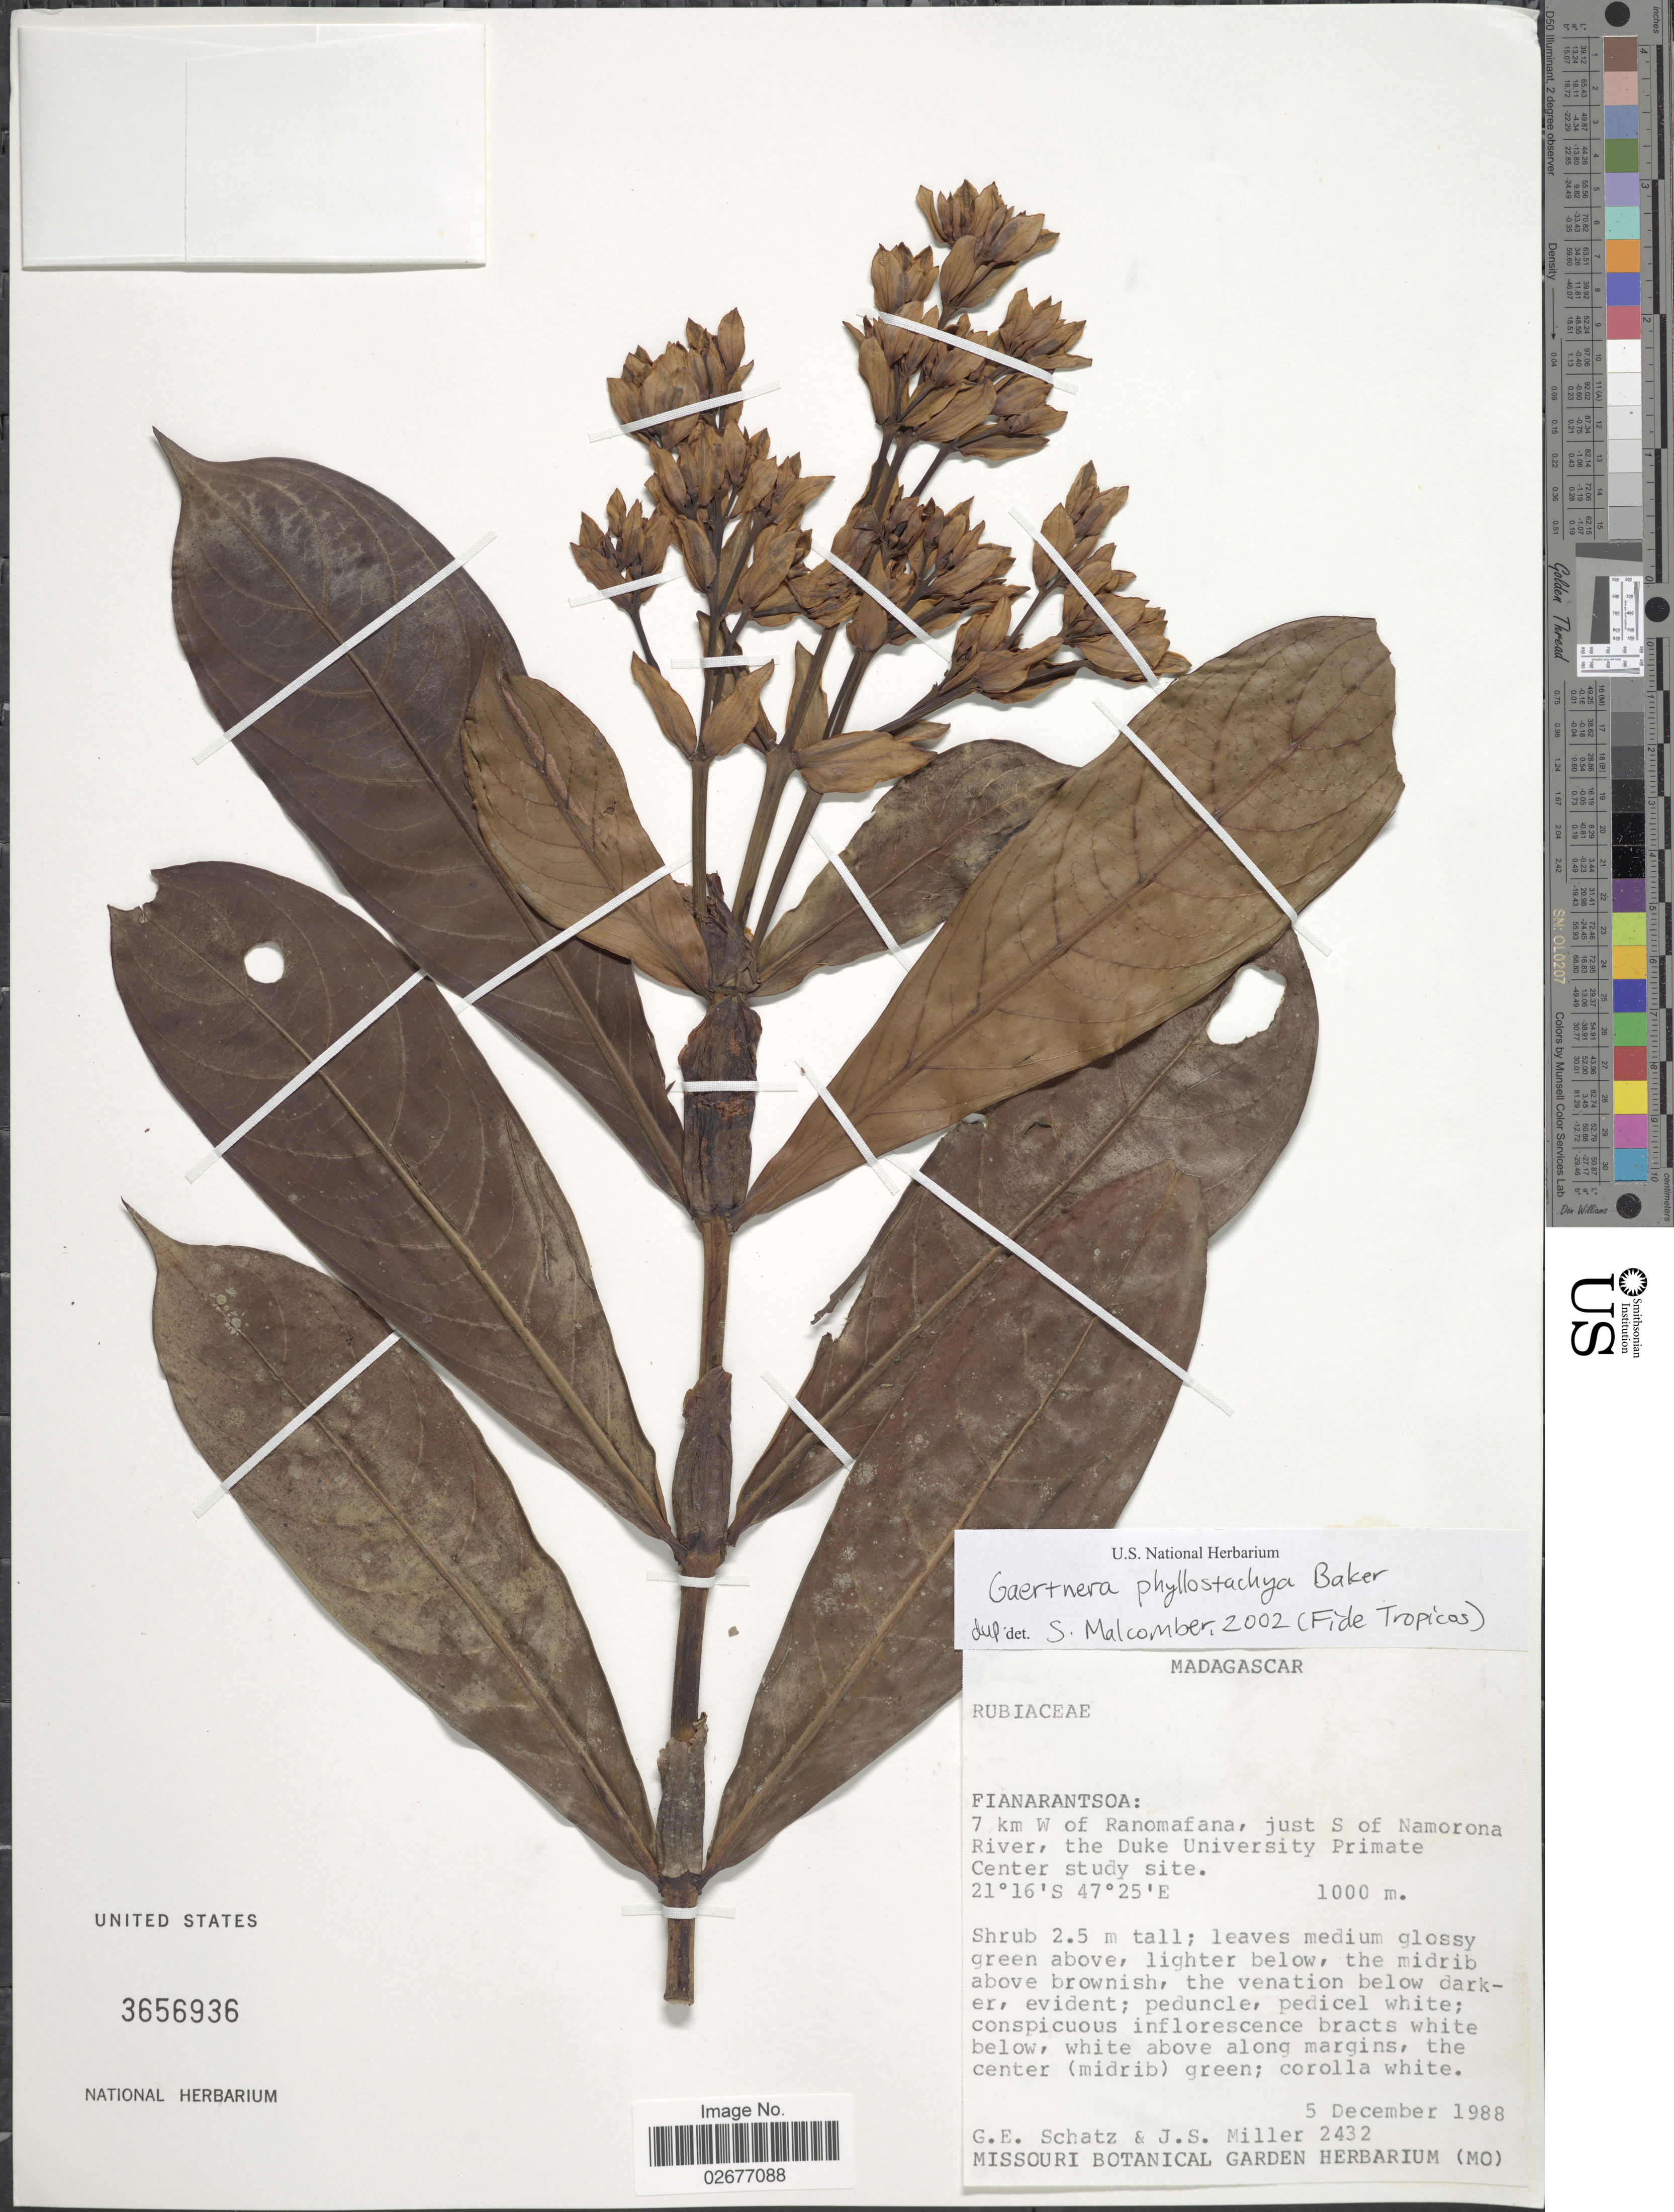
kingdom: Plantae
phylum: Tracheophyta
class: Magnoliopsida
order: Gentianales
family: Rubiaceae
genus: Gaertnera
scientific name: Gaertnera phyllostachya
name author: Baker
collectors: G. Schatz & J. S. Miller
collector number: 2432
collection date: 1988-12-05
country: Madagascar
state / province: Vatovavy Fitovinany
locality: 7 km W of Ranomafana, just S of Namorona River, the Duke University Primate Cebter study site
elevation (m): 1000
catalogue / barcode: US 3656936